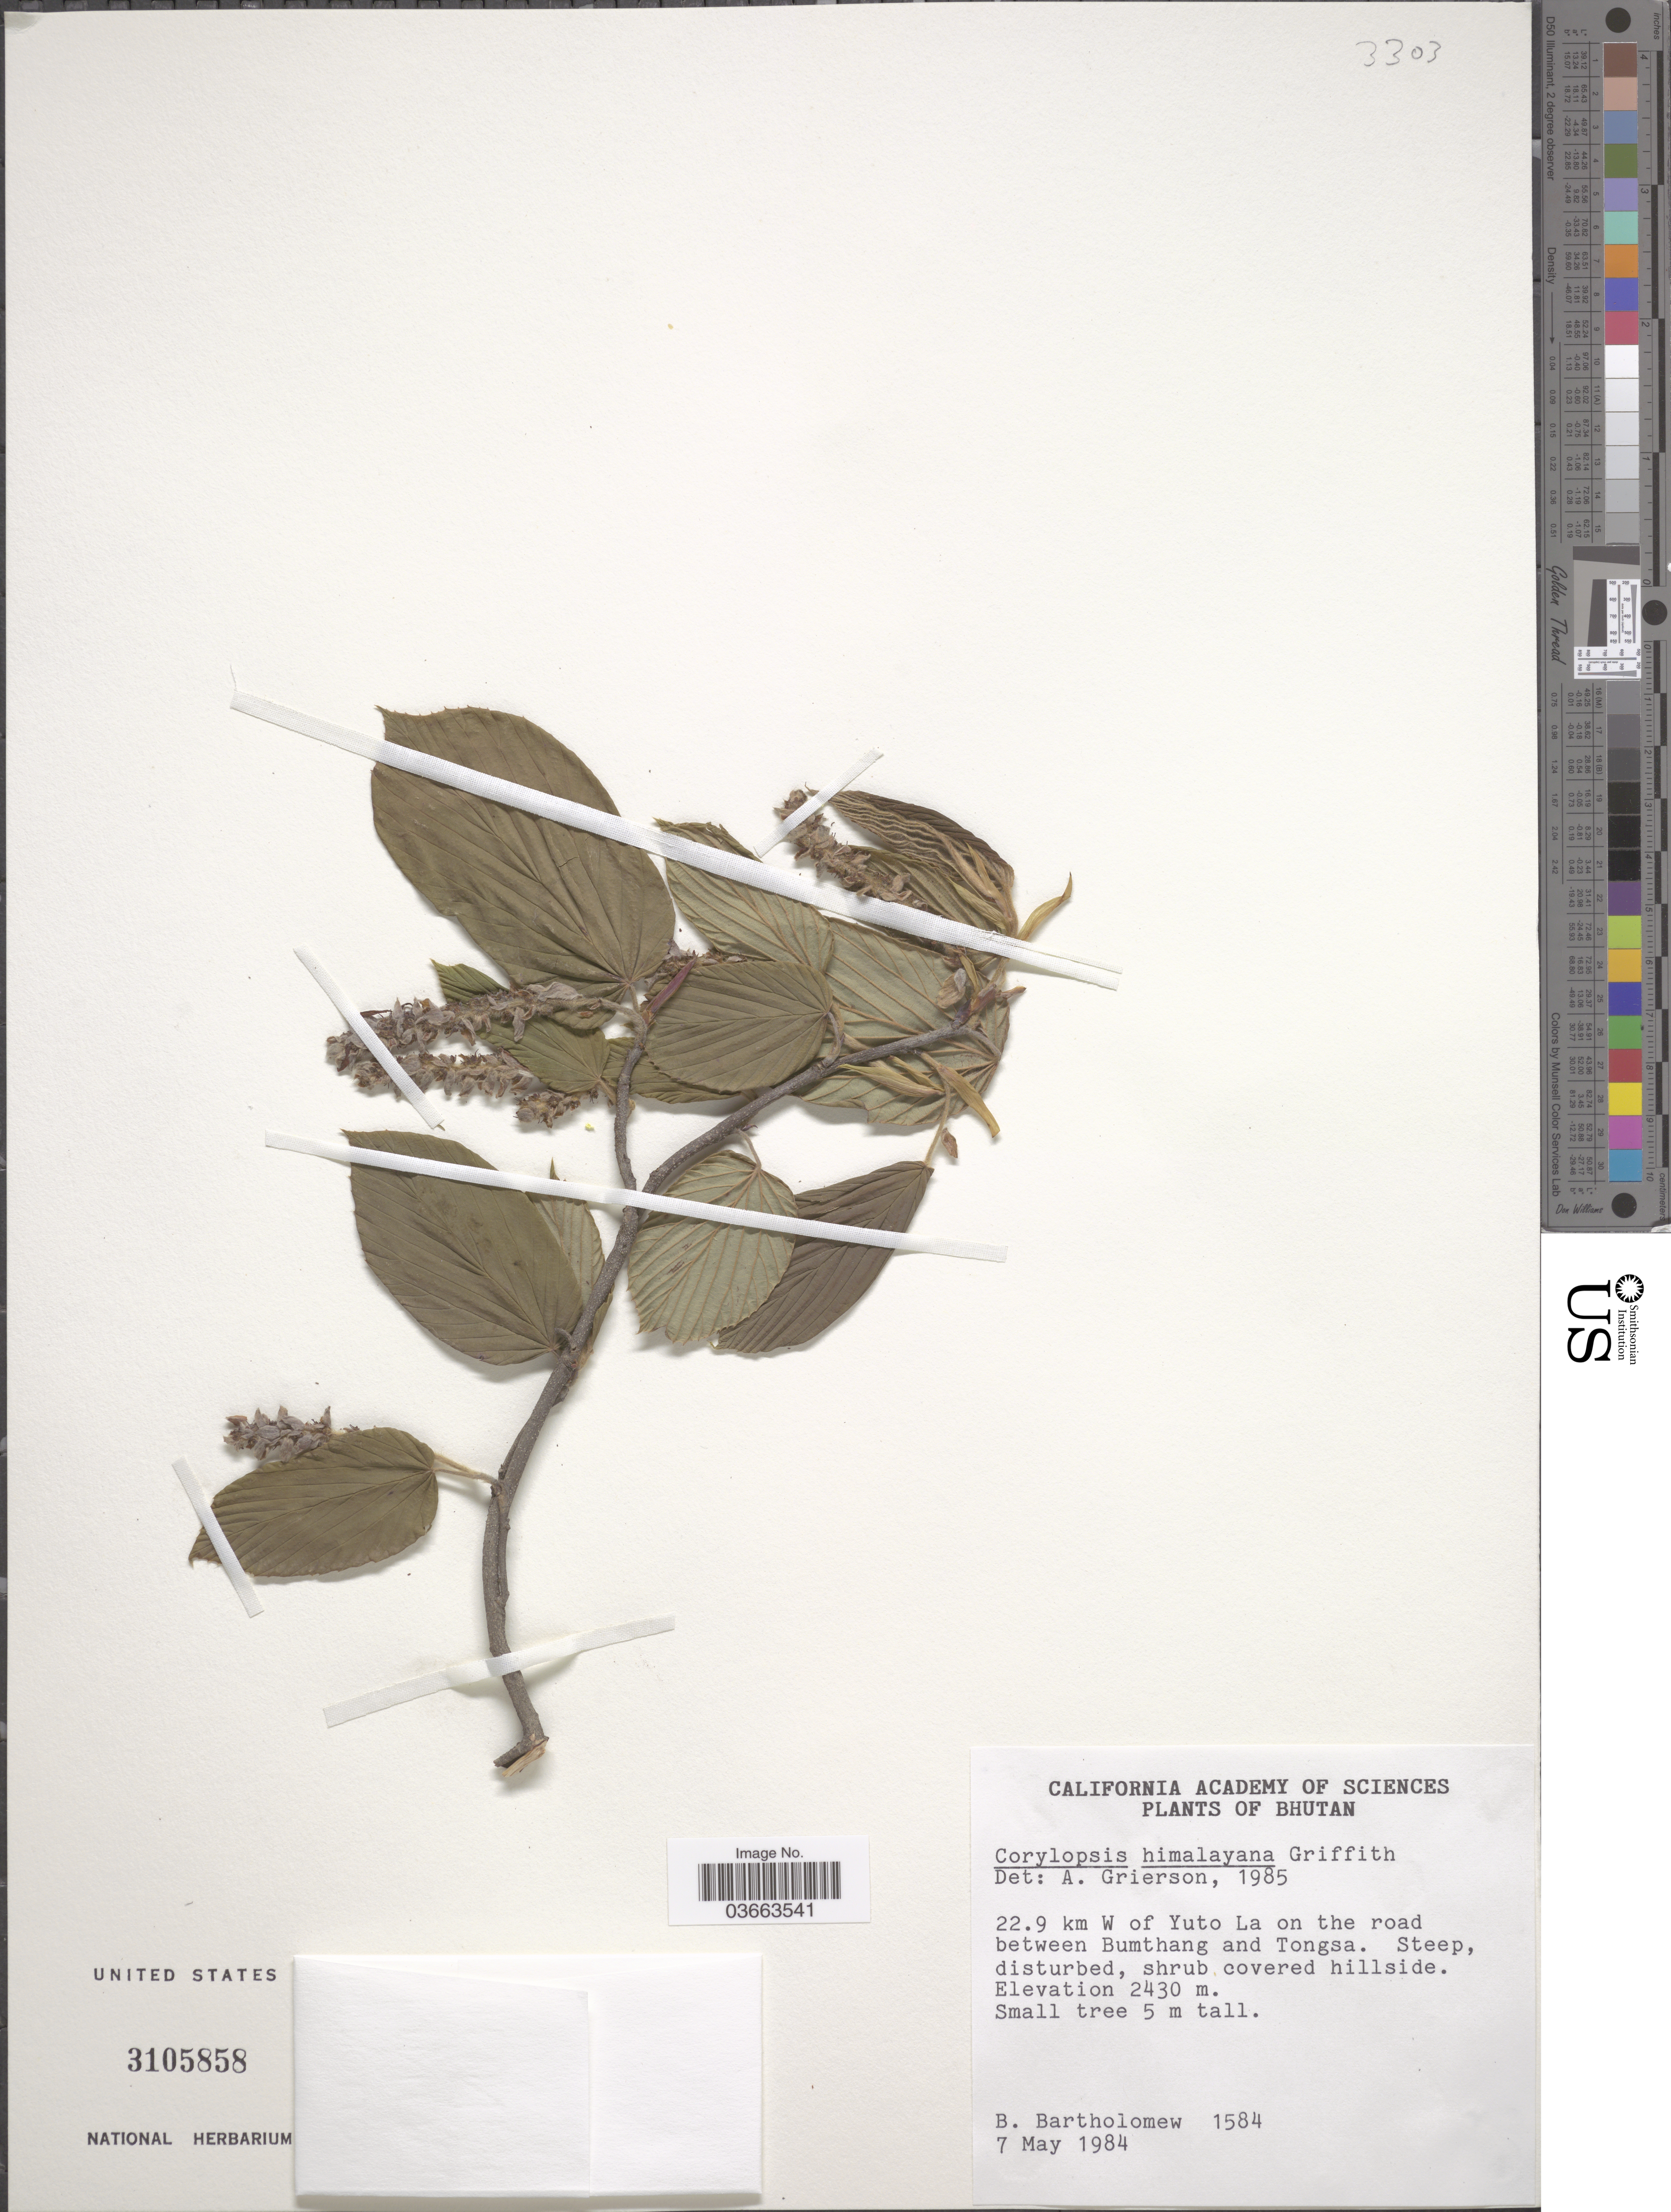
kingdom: Plantae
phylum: Tracheophyta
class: Magnoliopsida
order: Saxifragales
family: Hamamelidaceae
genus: Corylopsis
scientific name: Corylopsis himalayana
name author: Griff.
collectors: B. Bartholomew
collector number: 1584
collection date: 1984-05-07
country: Bhutan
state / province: Bumthang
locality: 22.9 km W of Yuto La on the road between Bumthang and Tongsa.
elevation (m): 2430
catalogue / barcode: US 3105858